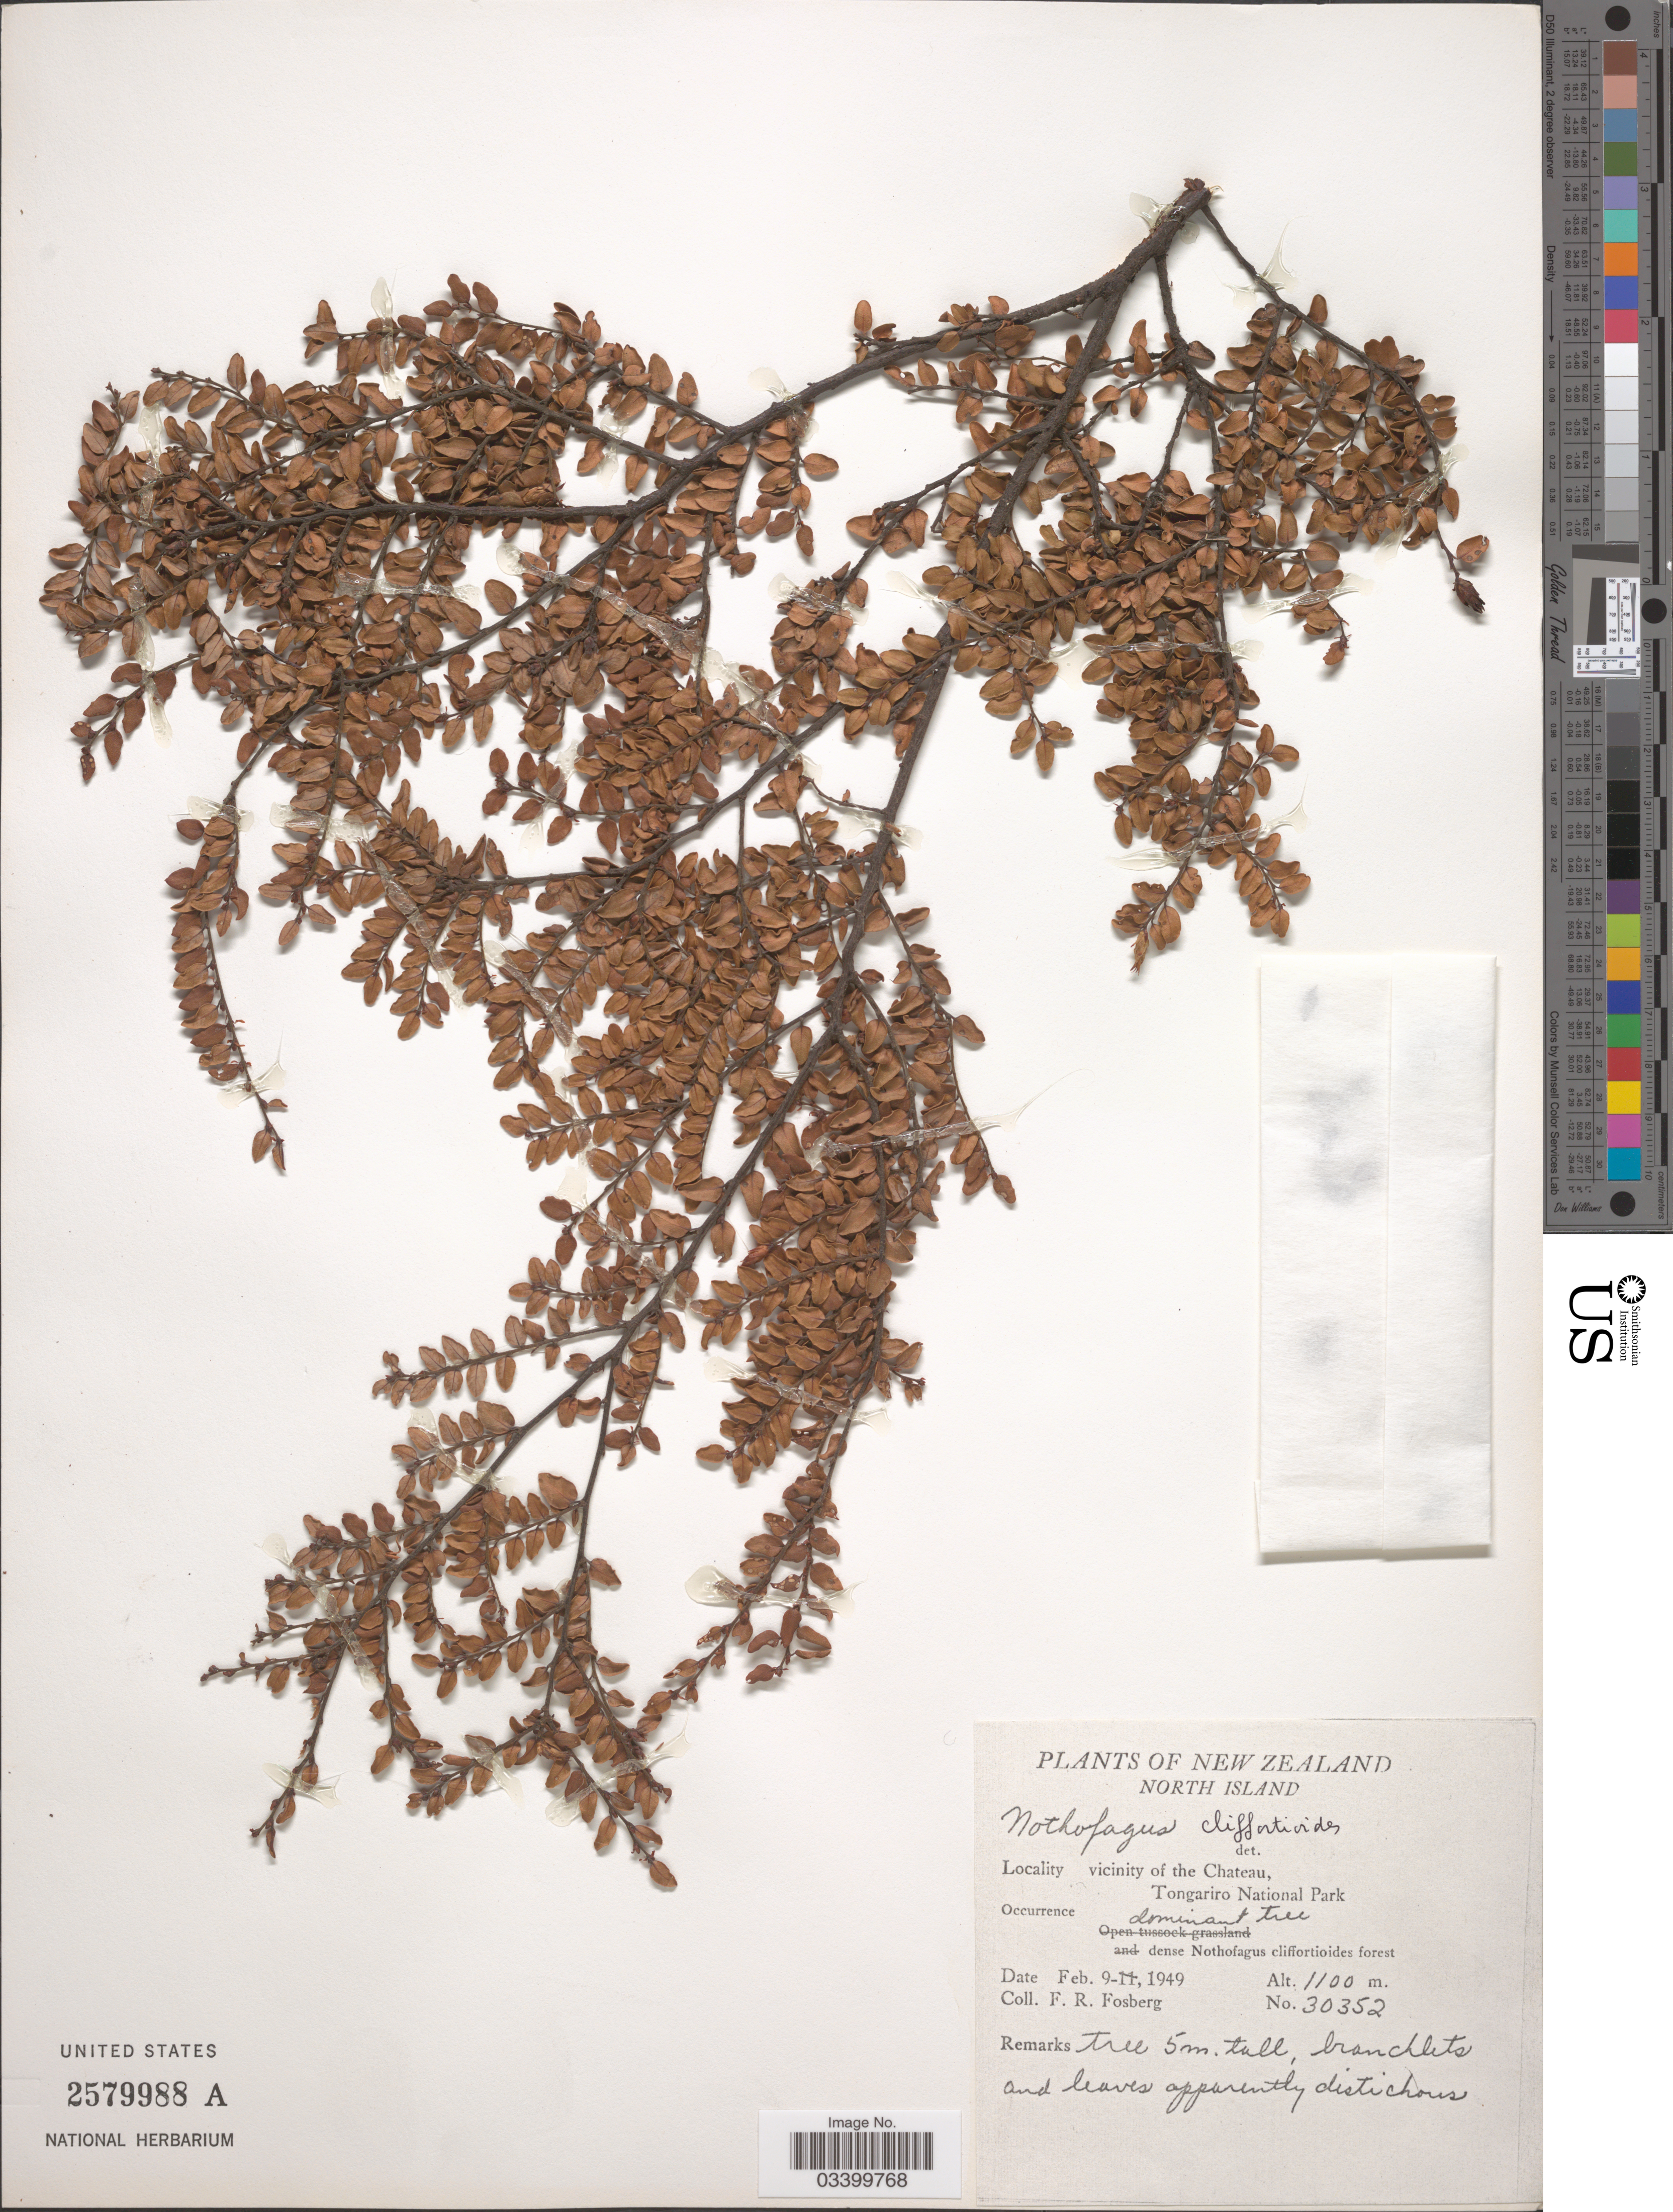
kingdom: Plantae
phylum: Tracheophyta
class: Magnoliopsida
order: Fagales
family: Nothofagaceae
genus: Nothofagus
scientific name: Nothofagus cliffortioides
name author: (Hook. f.) Oerst.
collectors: F. R. Fosberg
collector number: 30352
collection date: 1949-02-09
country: New Zealand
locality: North Island. Vicinity of the Chateau, Tongariro National Park.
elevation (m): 1100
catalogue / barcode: US 2579988A